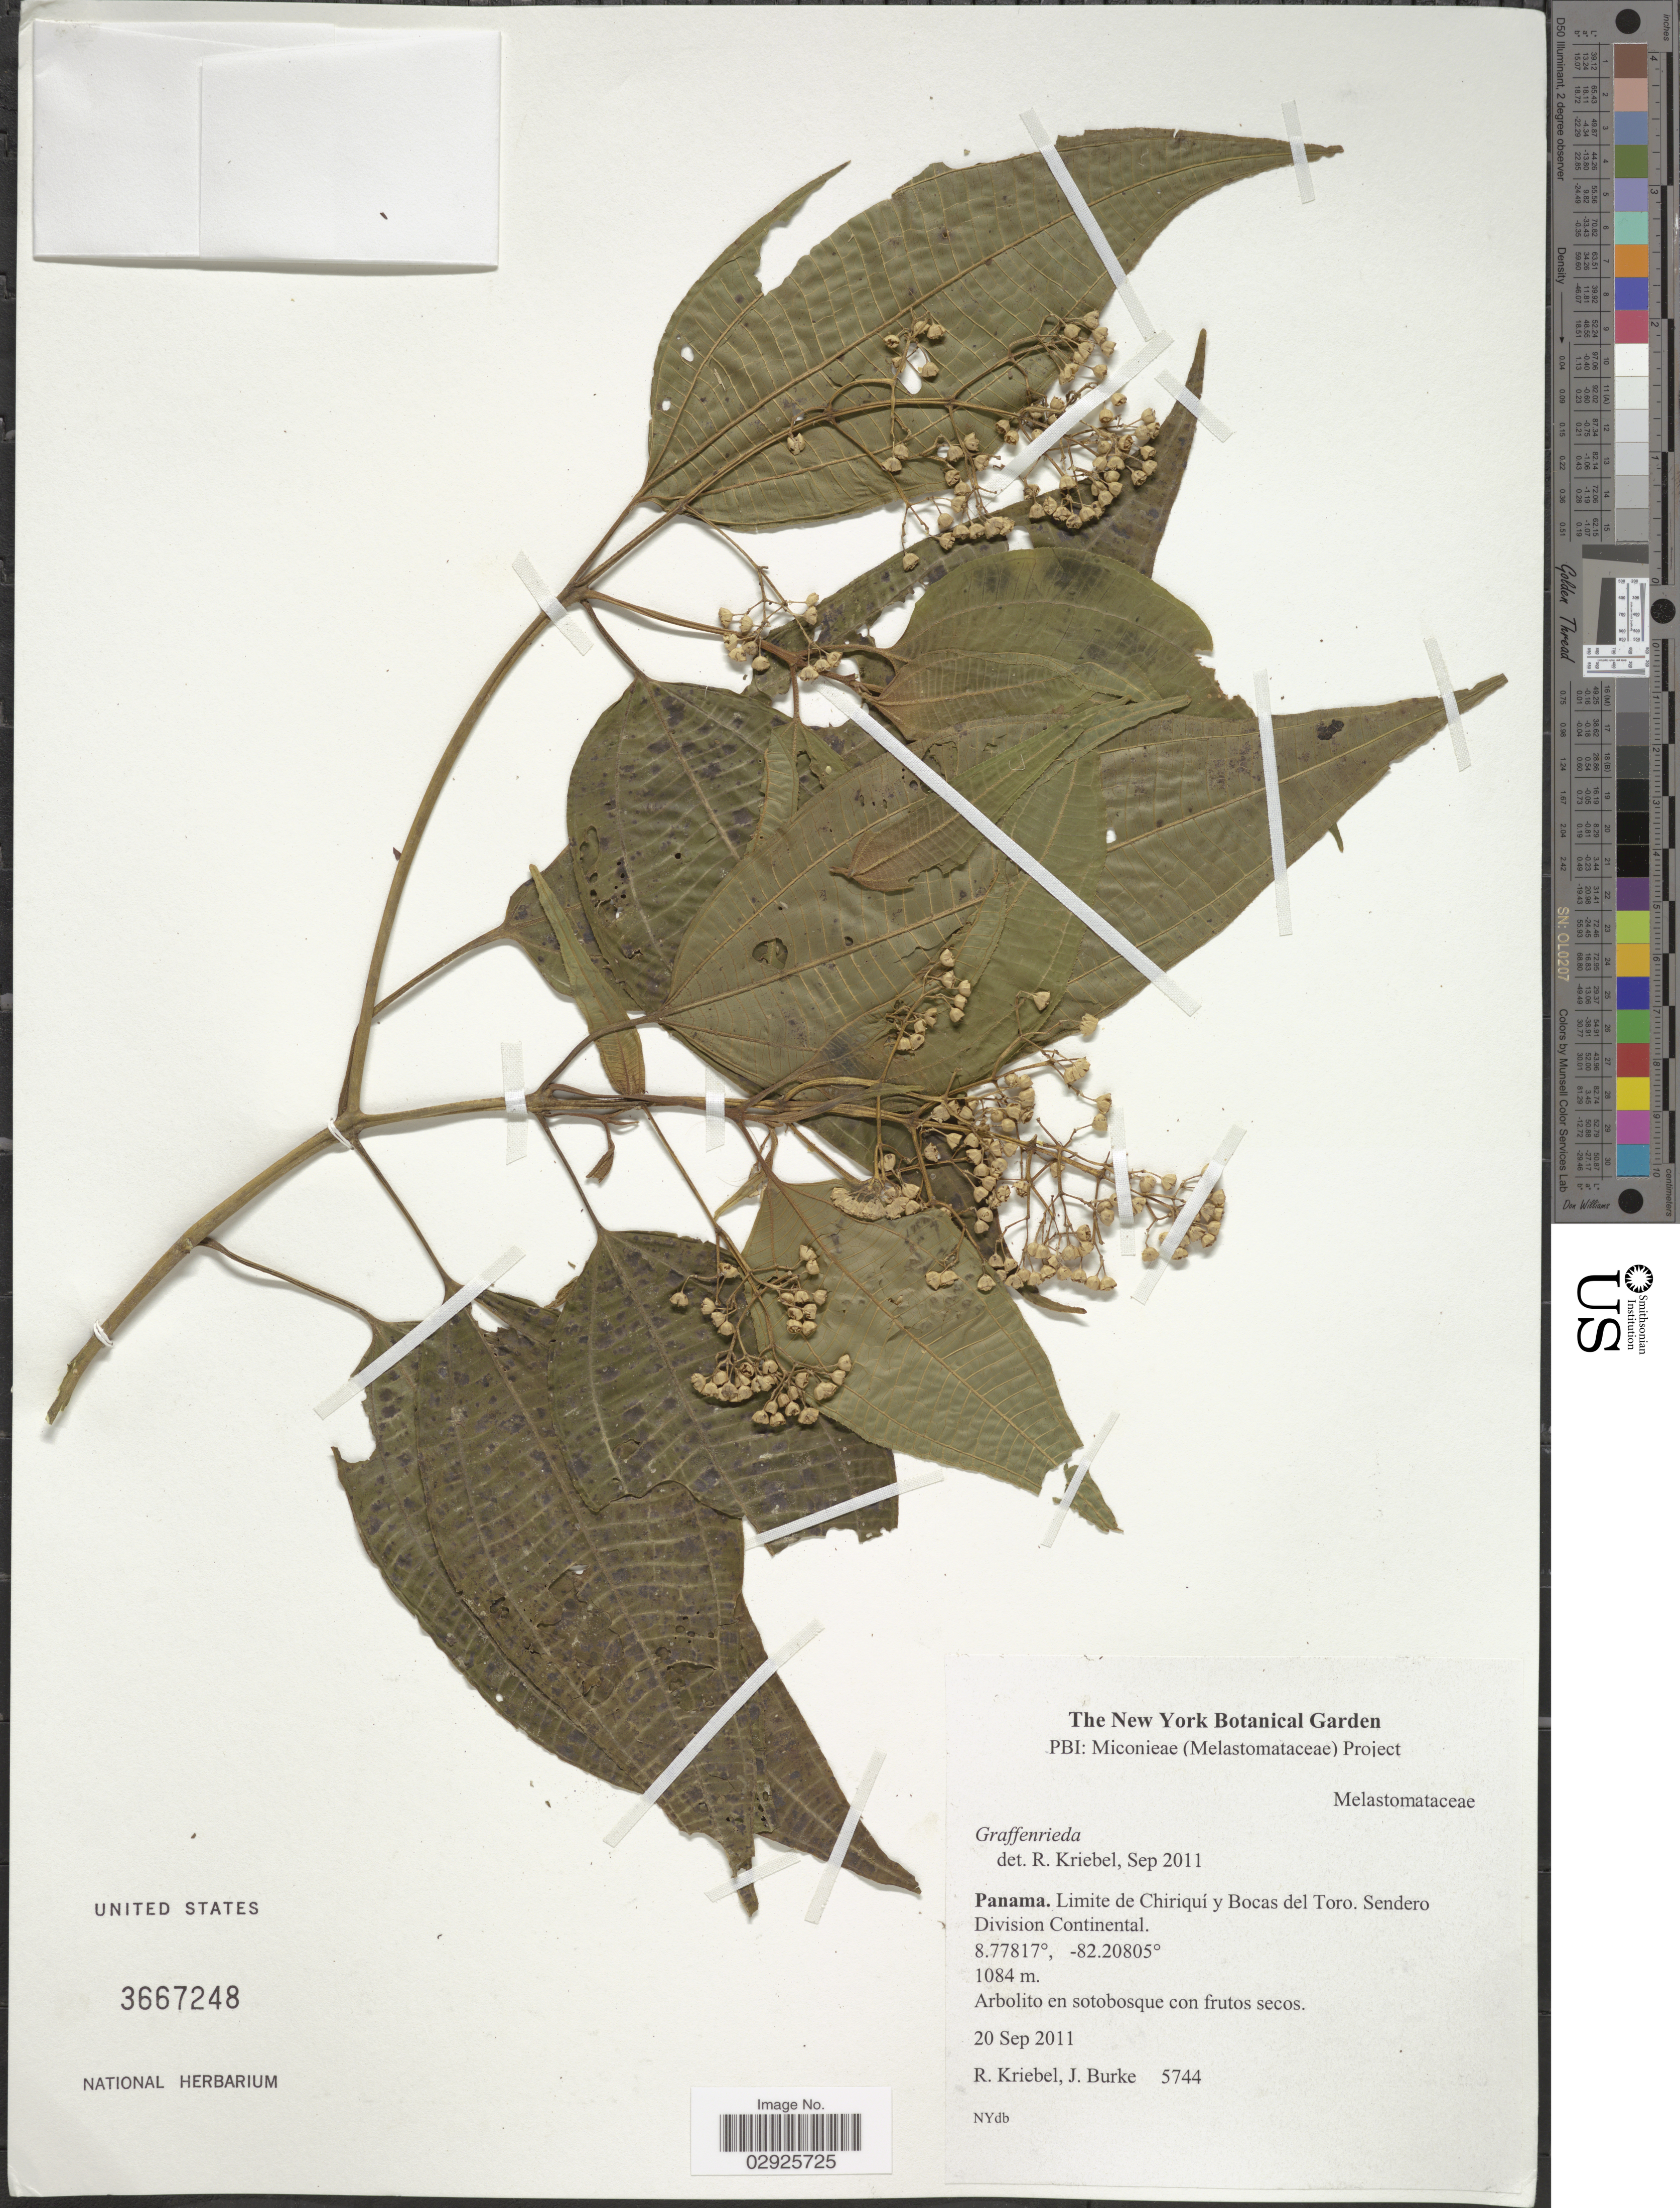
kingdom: Plantae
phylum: Tracheophyta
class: Magnoliopsida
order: Myrtales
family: Melastomataceae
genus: Graffenrieda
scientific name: Graffenrieda gracilis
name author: (Triana) L.O. Williams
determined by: Murillo, J. S.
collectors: R. Kriebel & J. Burke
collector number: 5744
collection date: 2011-09-20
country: Panama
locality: Limite de Chiriquí y Bocas del Toro. Sendero Division Continental.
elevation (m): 1084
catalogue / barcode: US 3667248